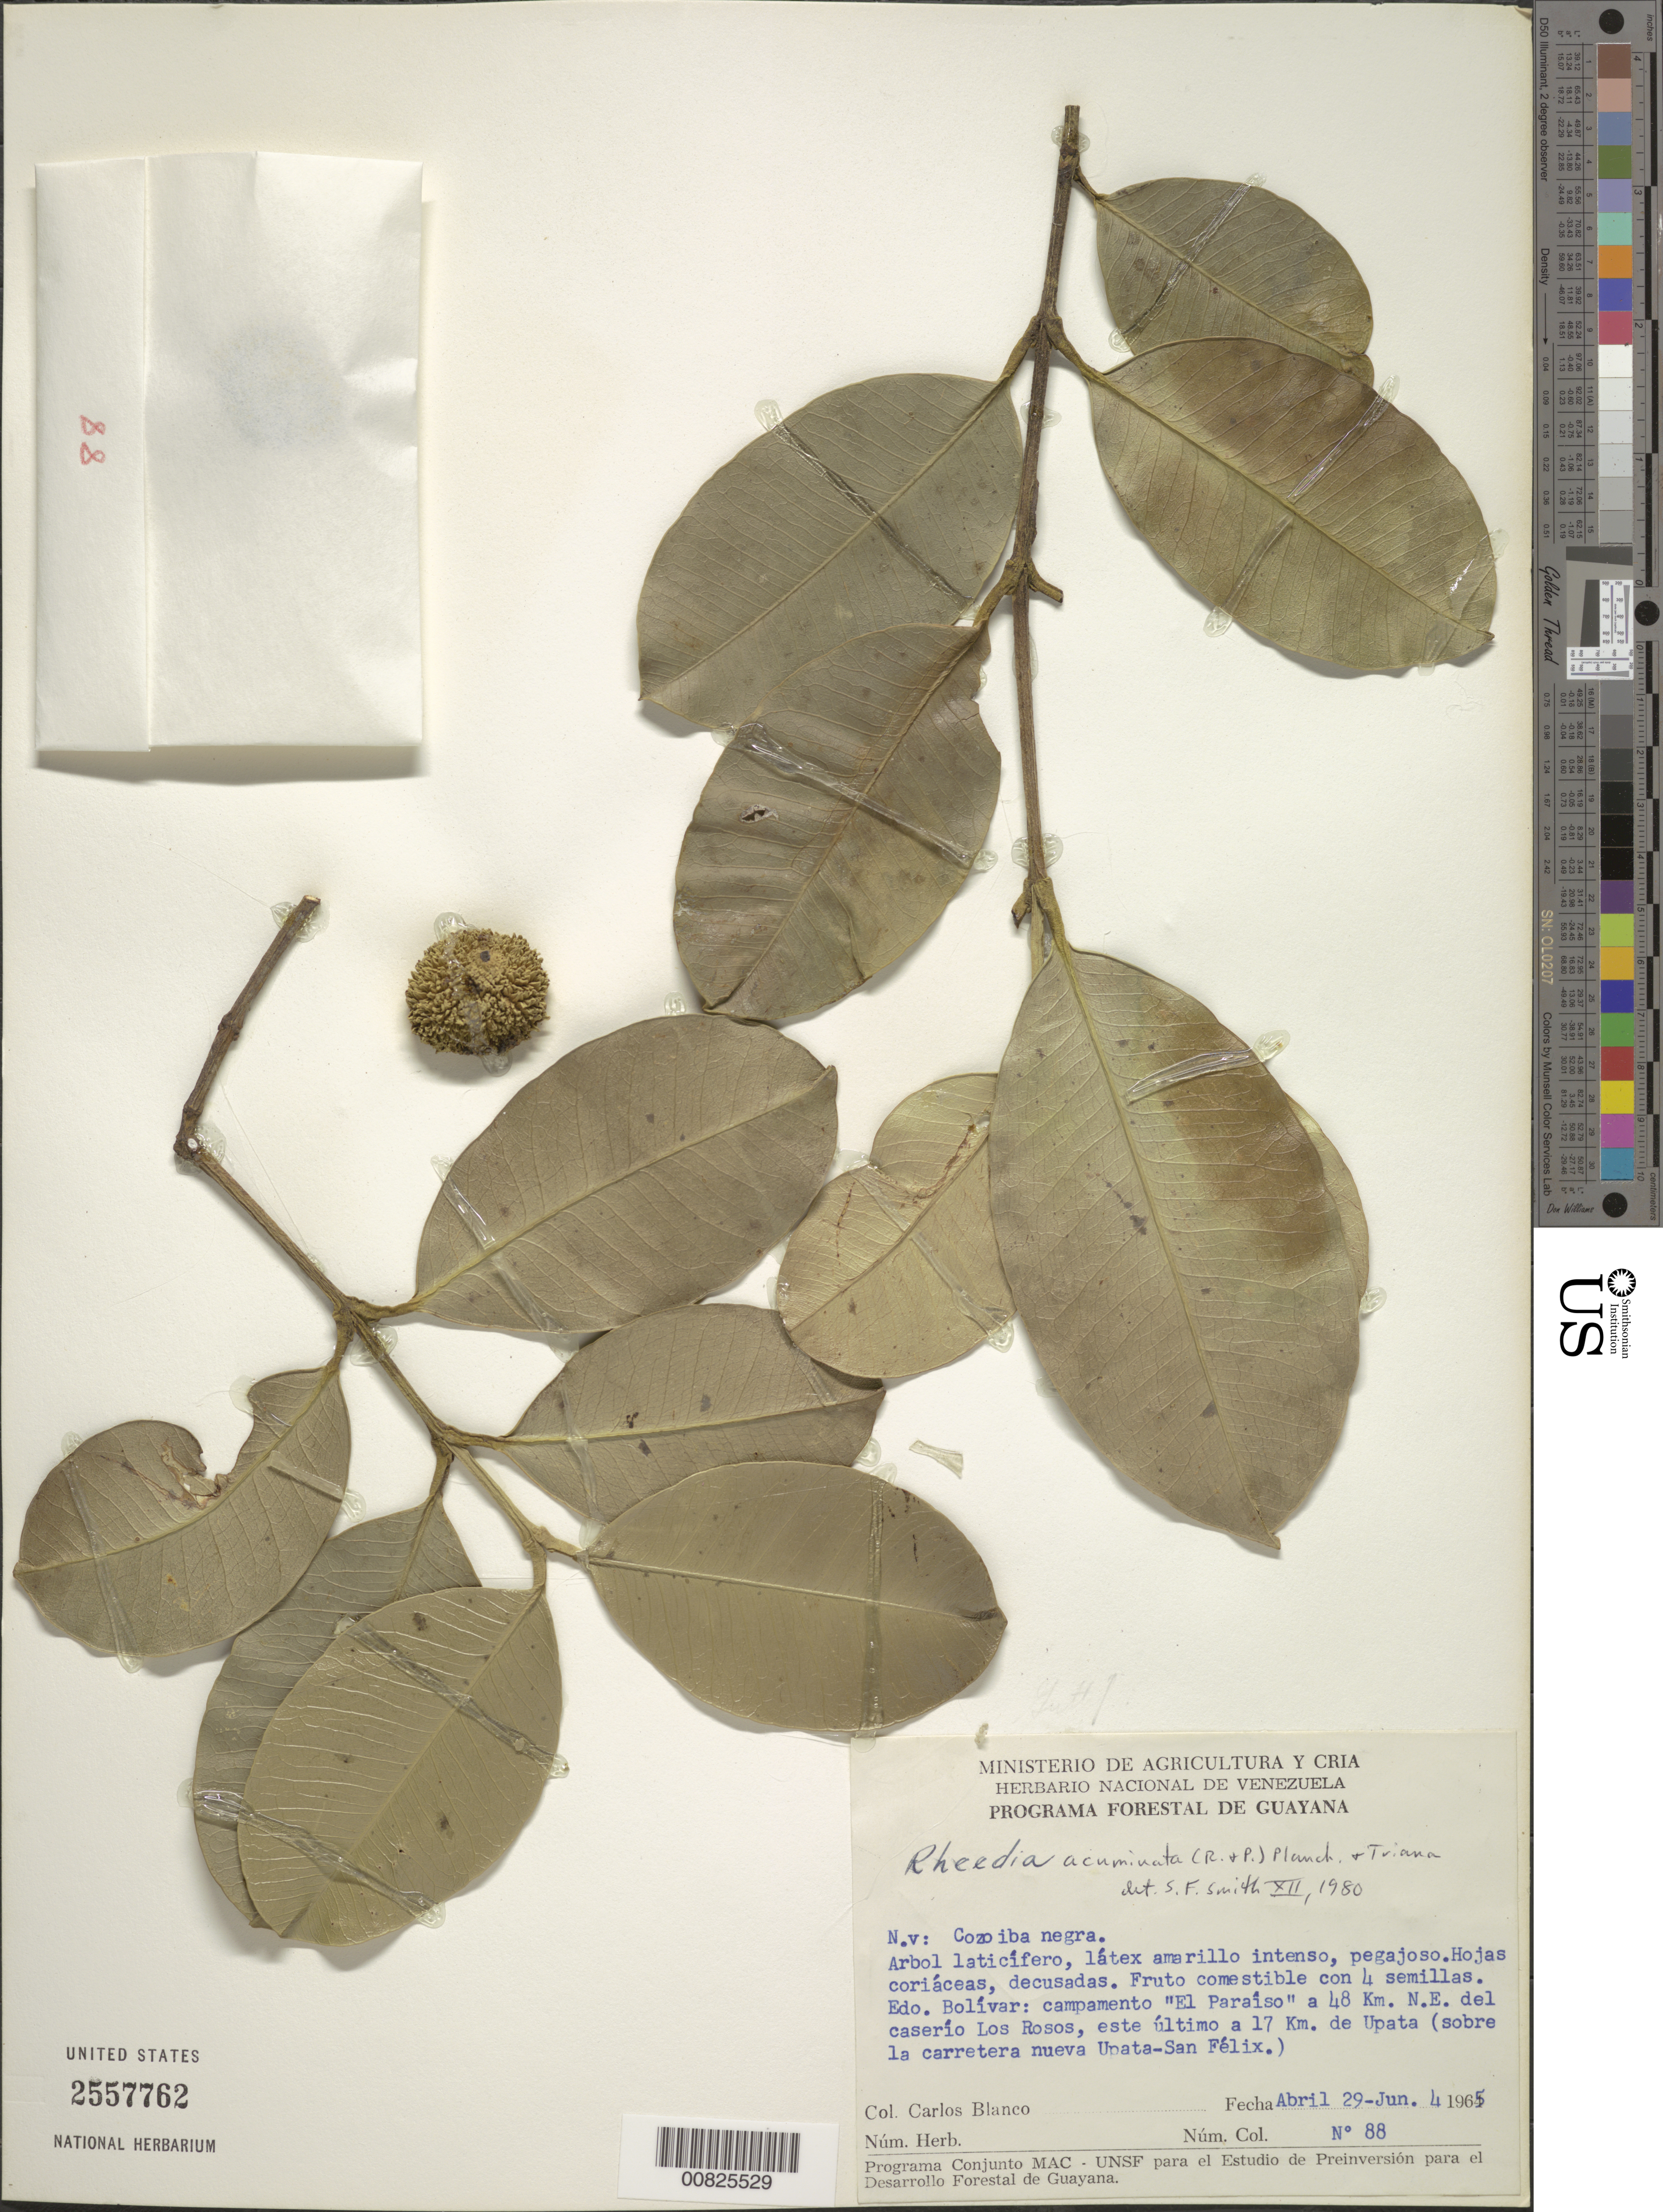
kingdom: Plantae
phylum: Tracheophyta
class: Magnoliopsida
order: Malpighiales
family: Clusiaceae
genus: Garcinia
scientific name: Garcinia madruno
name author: (Kunth) Hammel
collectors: C. A. Blanco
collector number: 88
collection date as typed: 29-Apr-65 to 4-Jun-65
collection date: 1965-04-29/1965-06-04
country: Venezuela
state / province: Bolívar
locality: Campamento "El Paraiso" a 48 km NE del caserío Los Rosos, este ultimo aprox. 17 km de Upata (sobre la carretera nueva Upata-San Felix)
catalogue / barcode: US 2557762